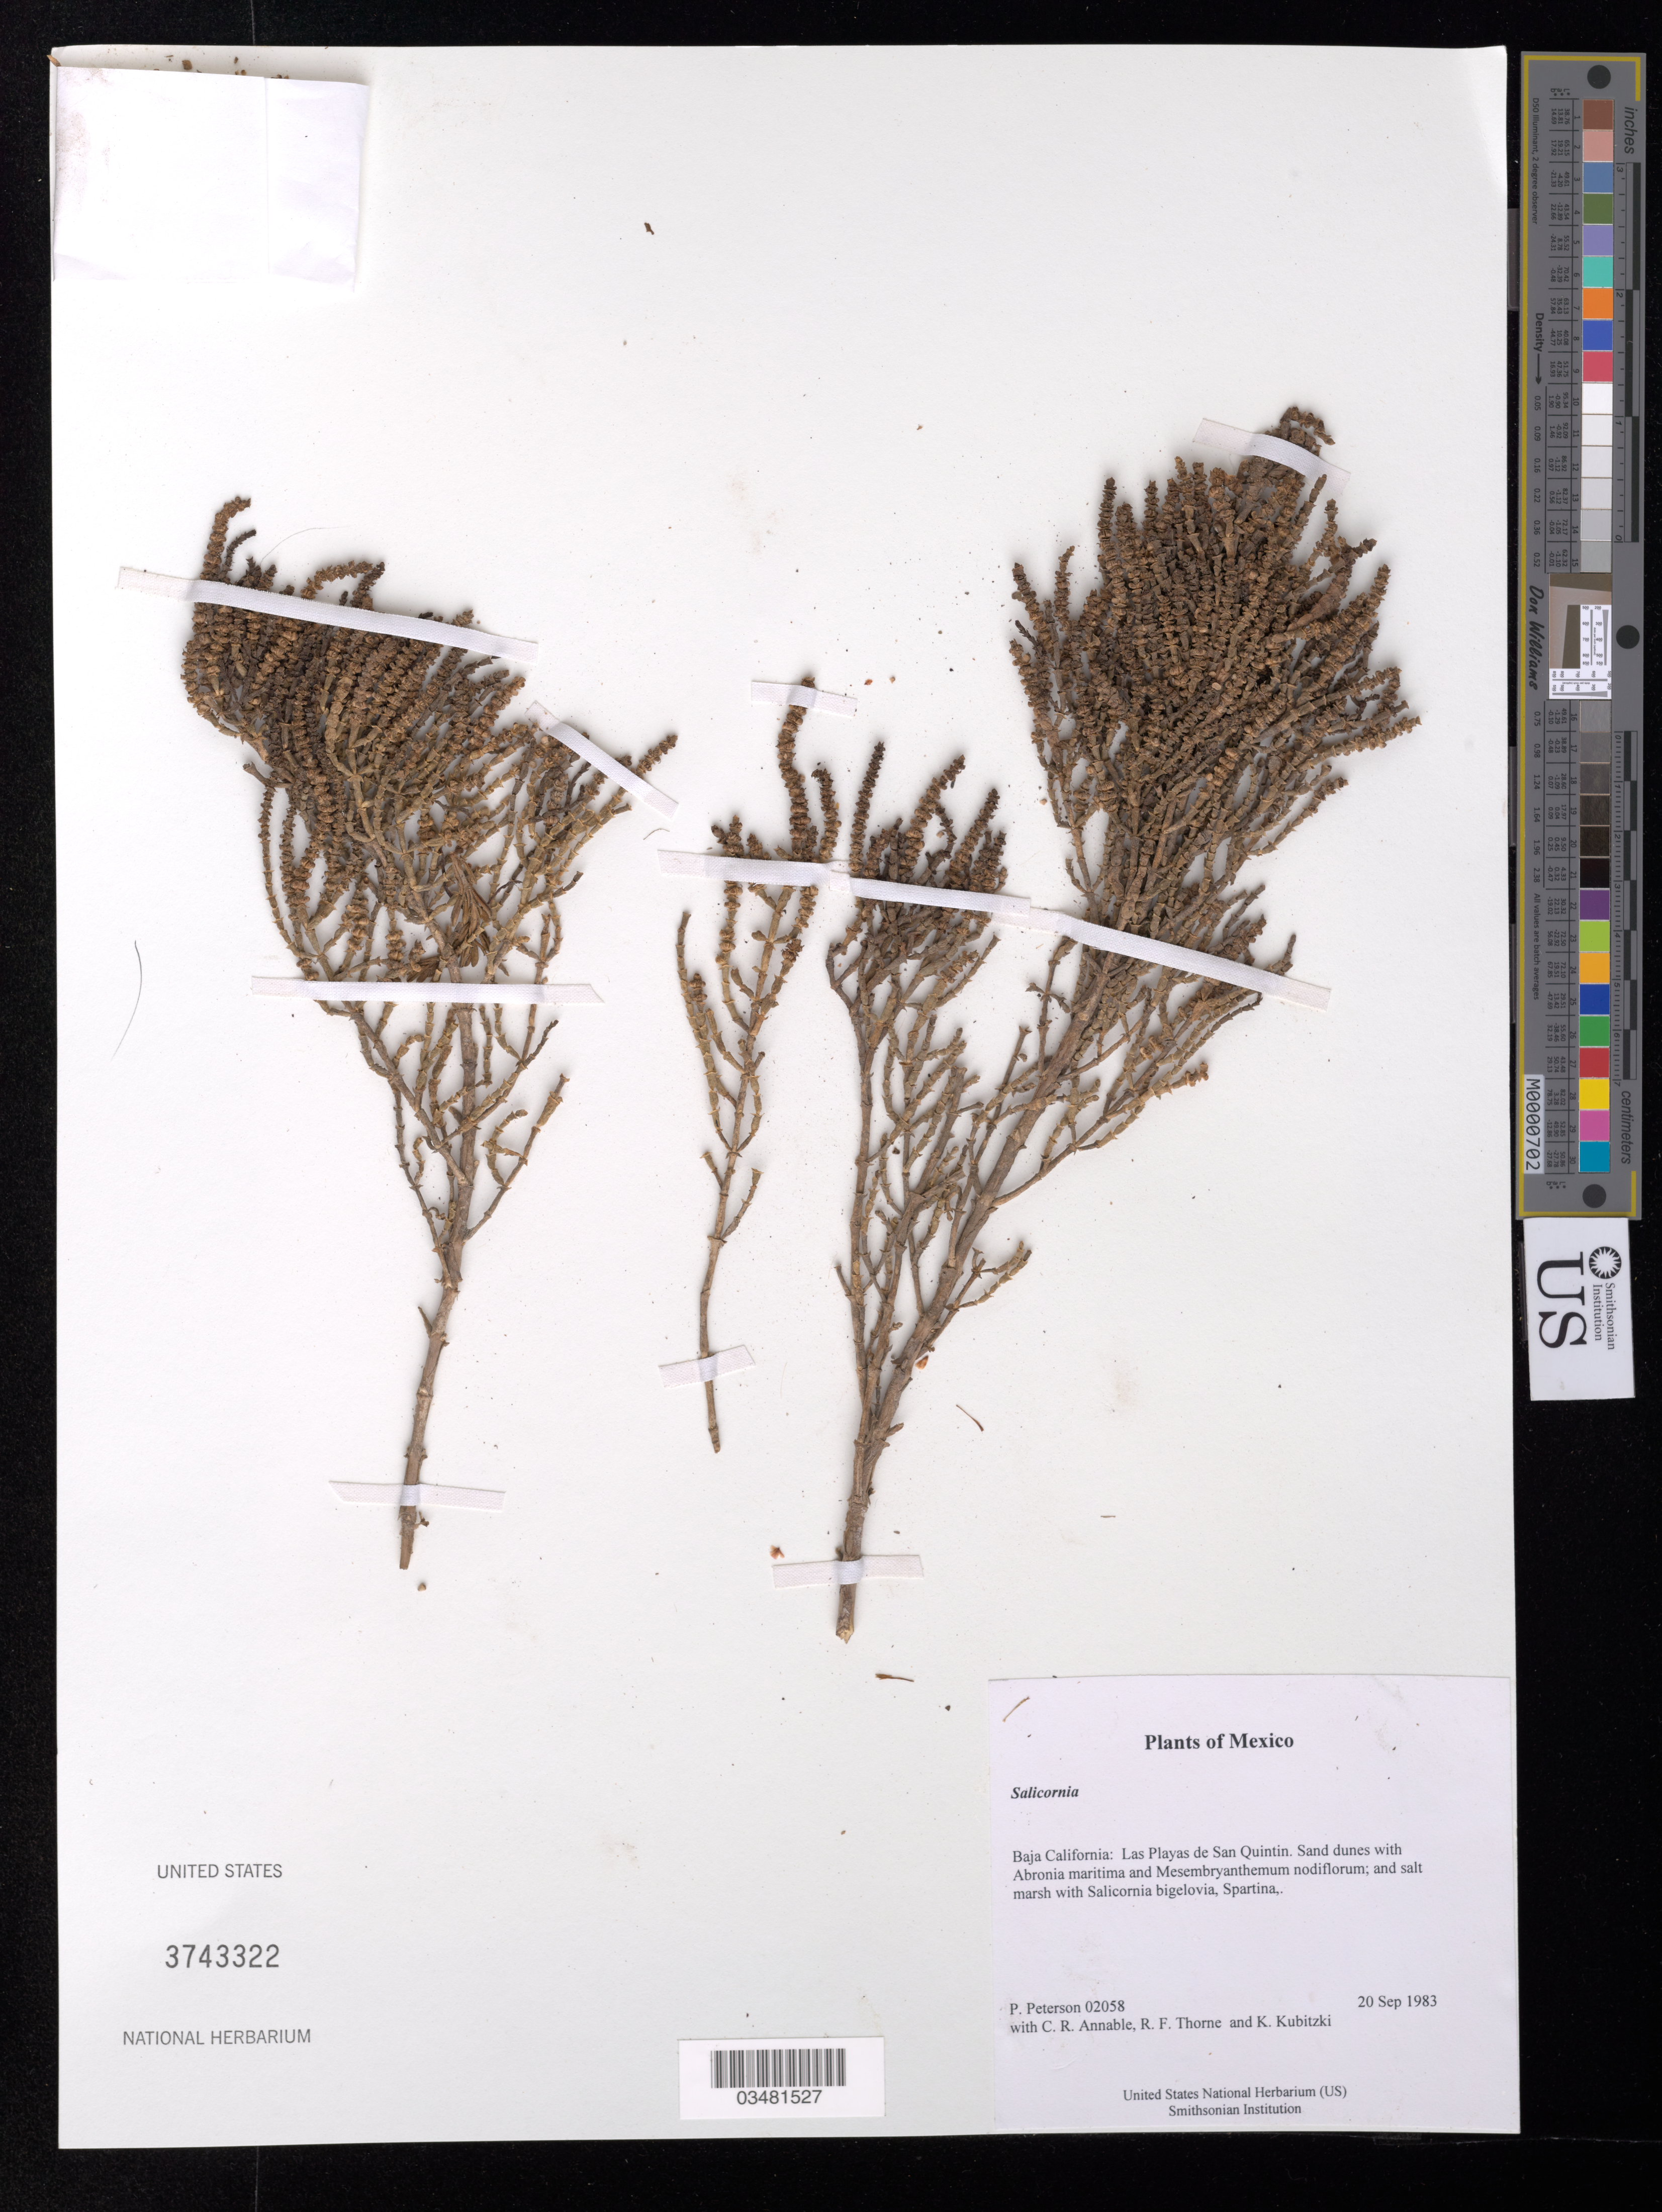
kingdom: Plantae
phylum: Tracheophyta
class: Magnoliopsida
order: Caryophyllales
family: Amaranthaceae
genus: Salicornia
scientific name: Salicornia sp.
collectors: P. M. Peterson, C. R. Annable, R. F. Thorne & K. Kubitzki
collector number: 02058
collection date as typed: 20 Sep 1983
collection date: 1983-09-20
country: Mexico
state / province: Baja California Norte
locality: Las Playas de San Quintin.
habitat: Sand dunes with Abronia maritima and Mesembryanthemum nodiflorum; and salt marsh with Salicornia bigelovia, Spartina,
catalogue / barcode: US 3743322